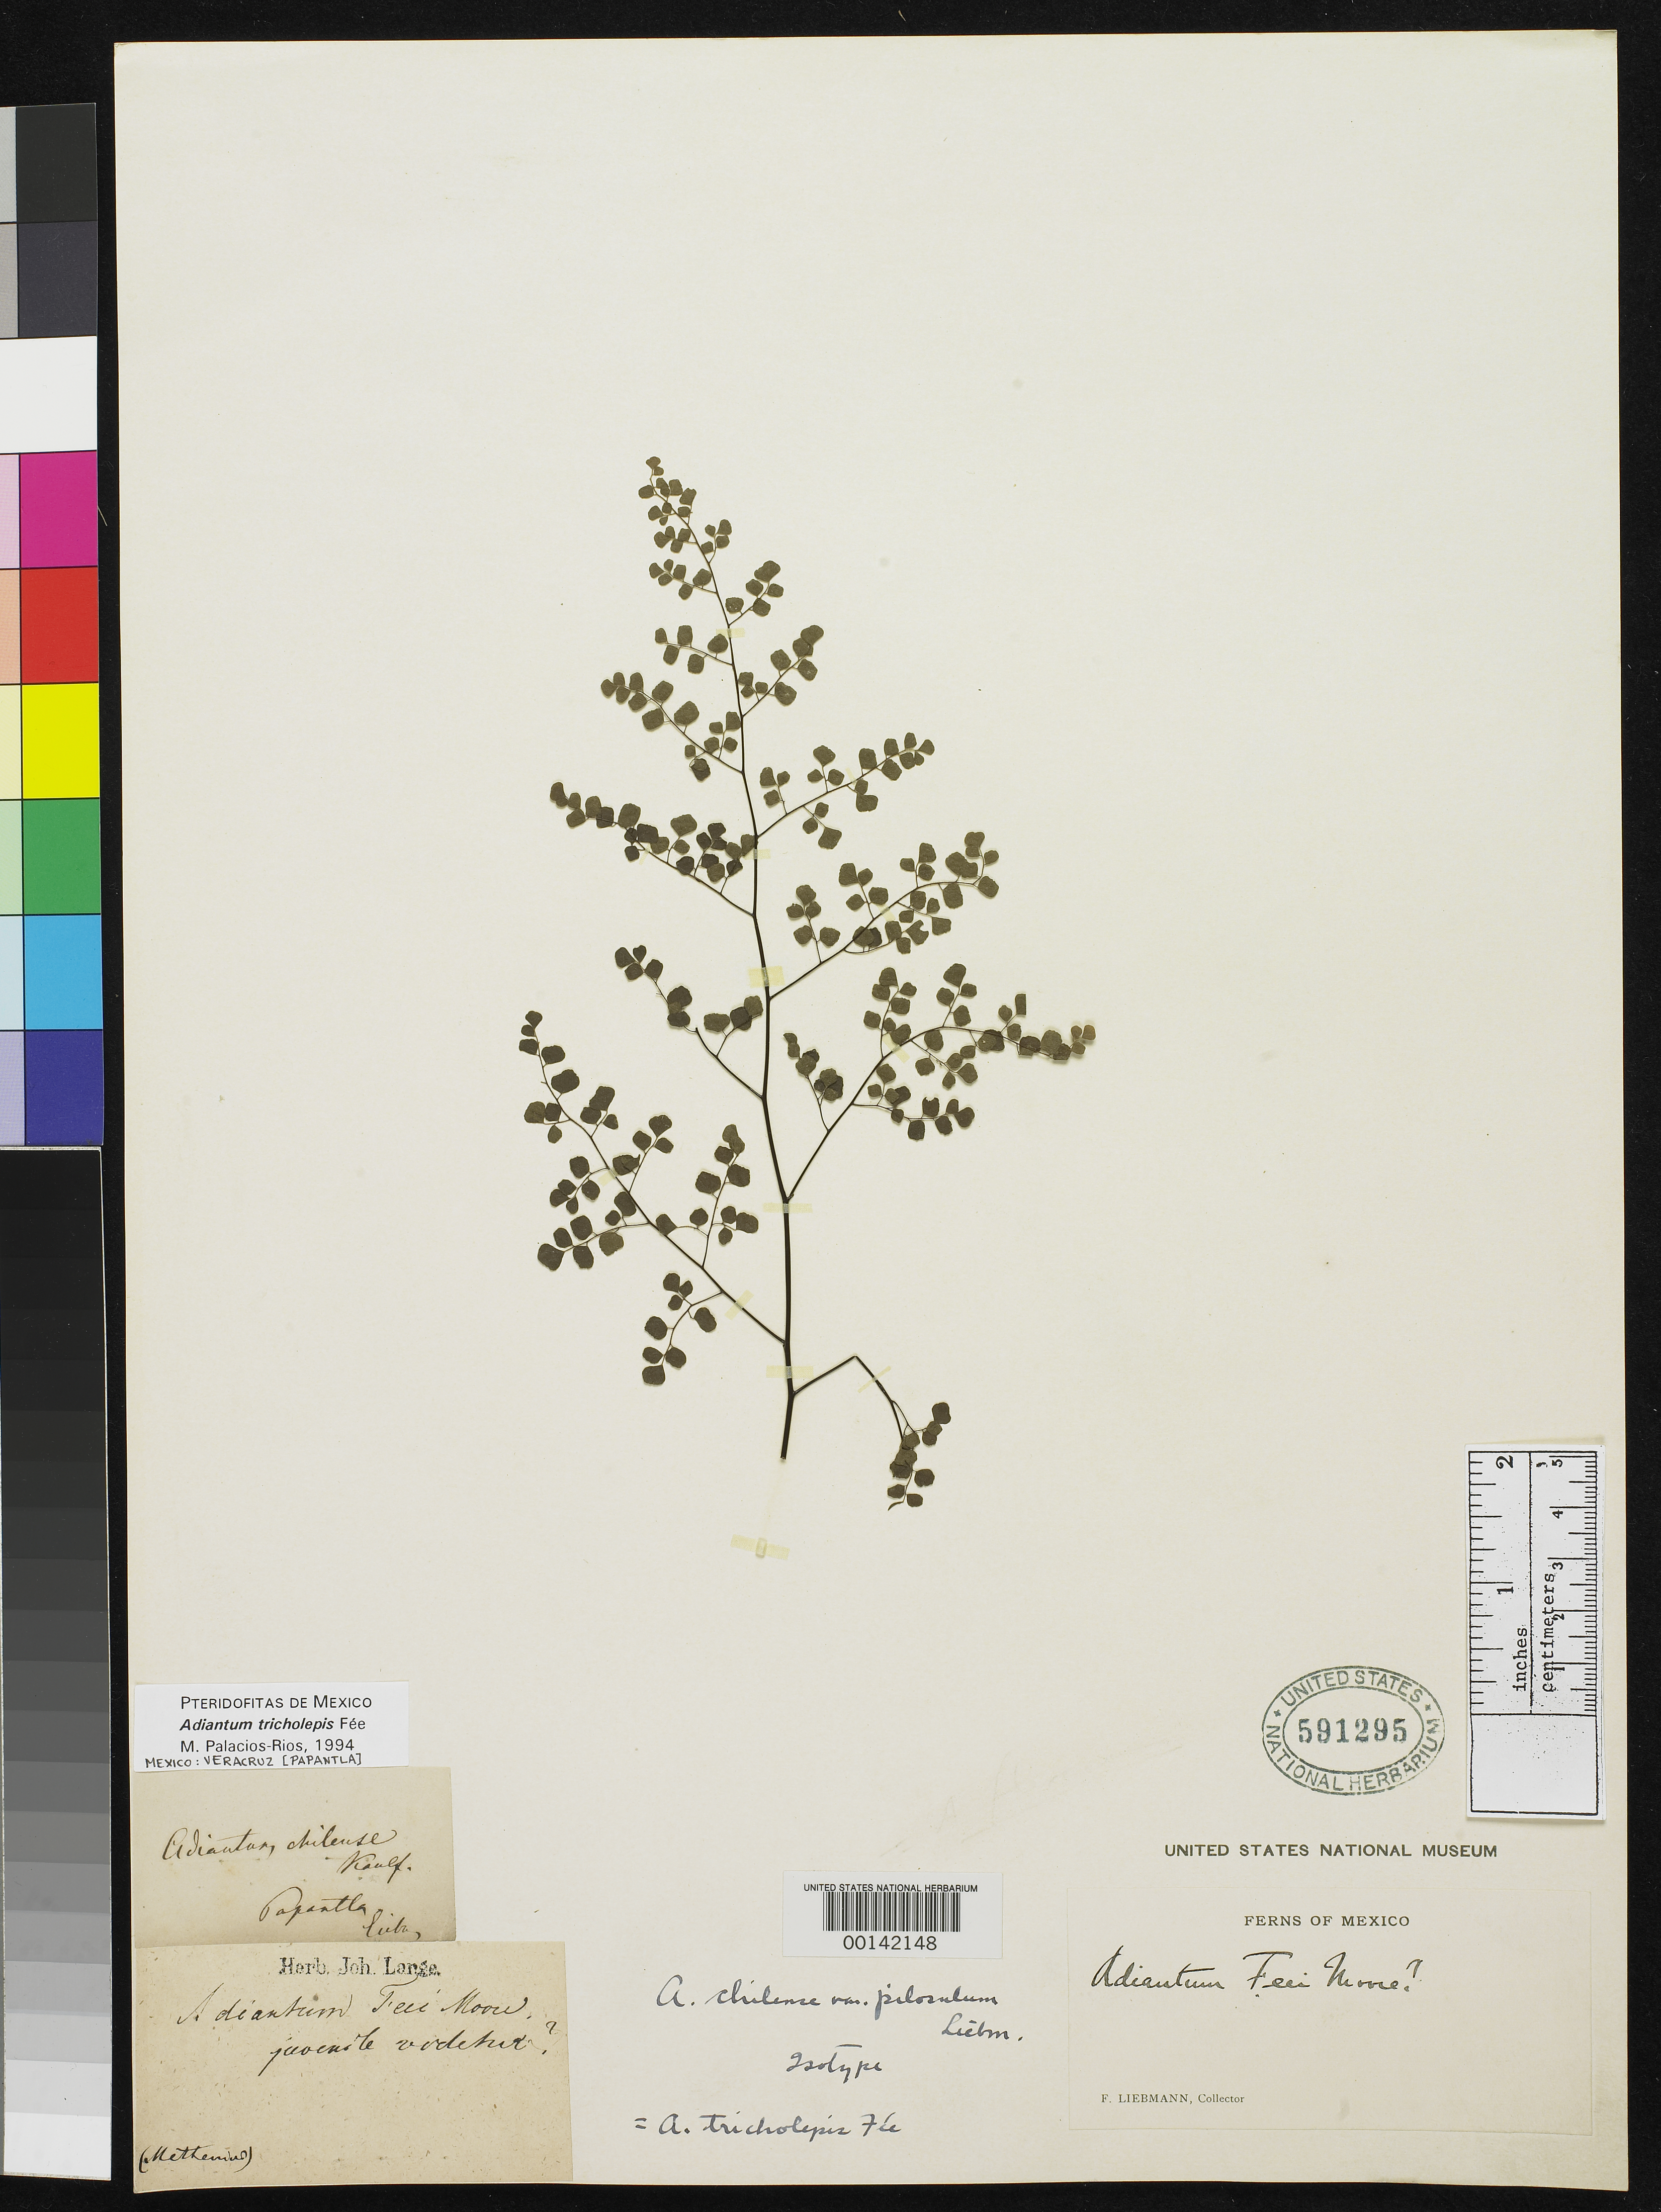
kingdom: Plantae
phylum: Tracheophyta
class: Polypodiopsida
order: Polypodiales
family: Pteridaceae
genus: Adiantum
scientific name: Adiantum chilense var. pilosulum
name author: Liebm.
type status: Type Collection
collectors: F. M. Liebmann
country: Mexico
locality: Papantla.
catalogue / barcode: US 591295